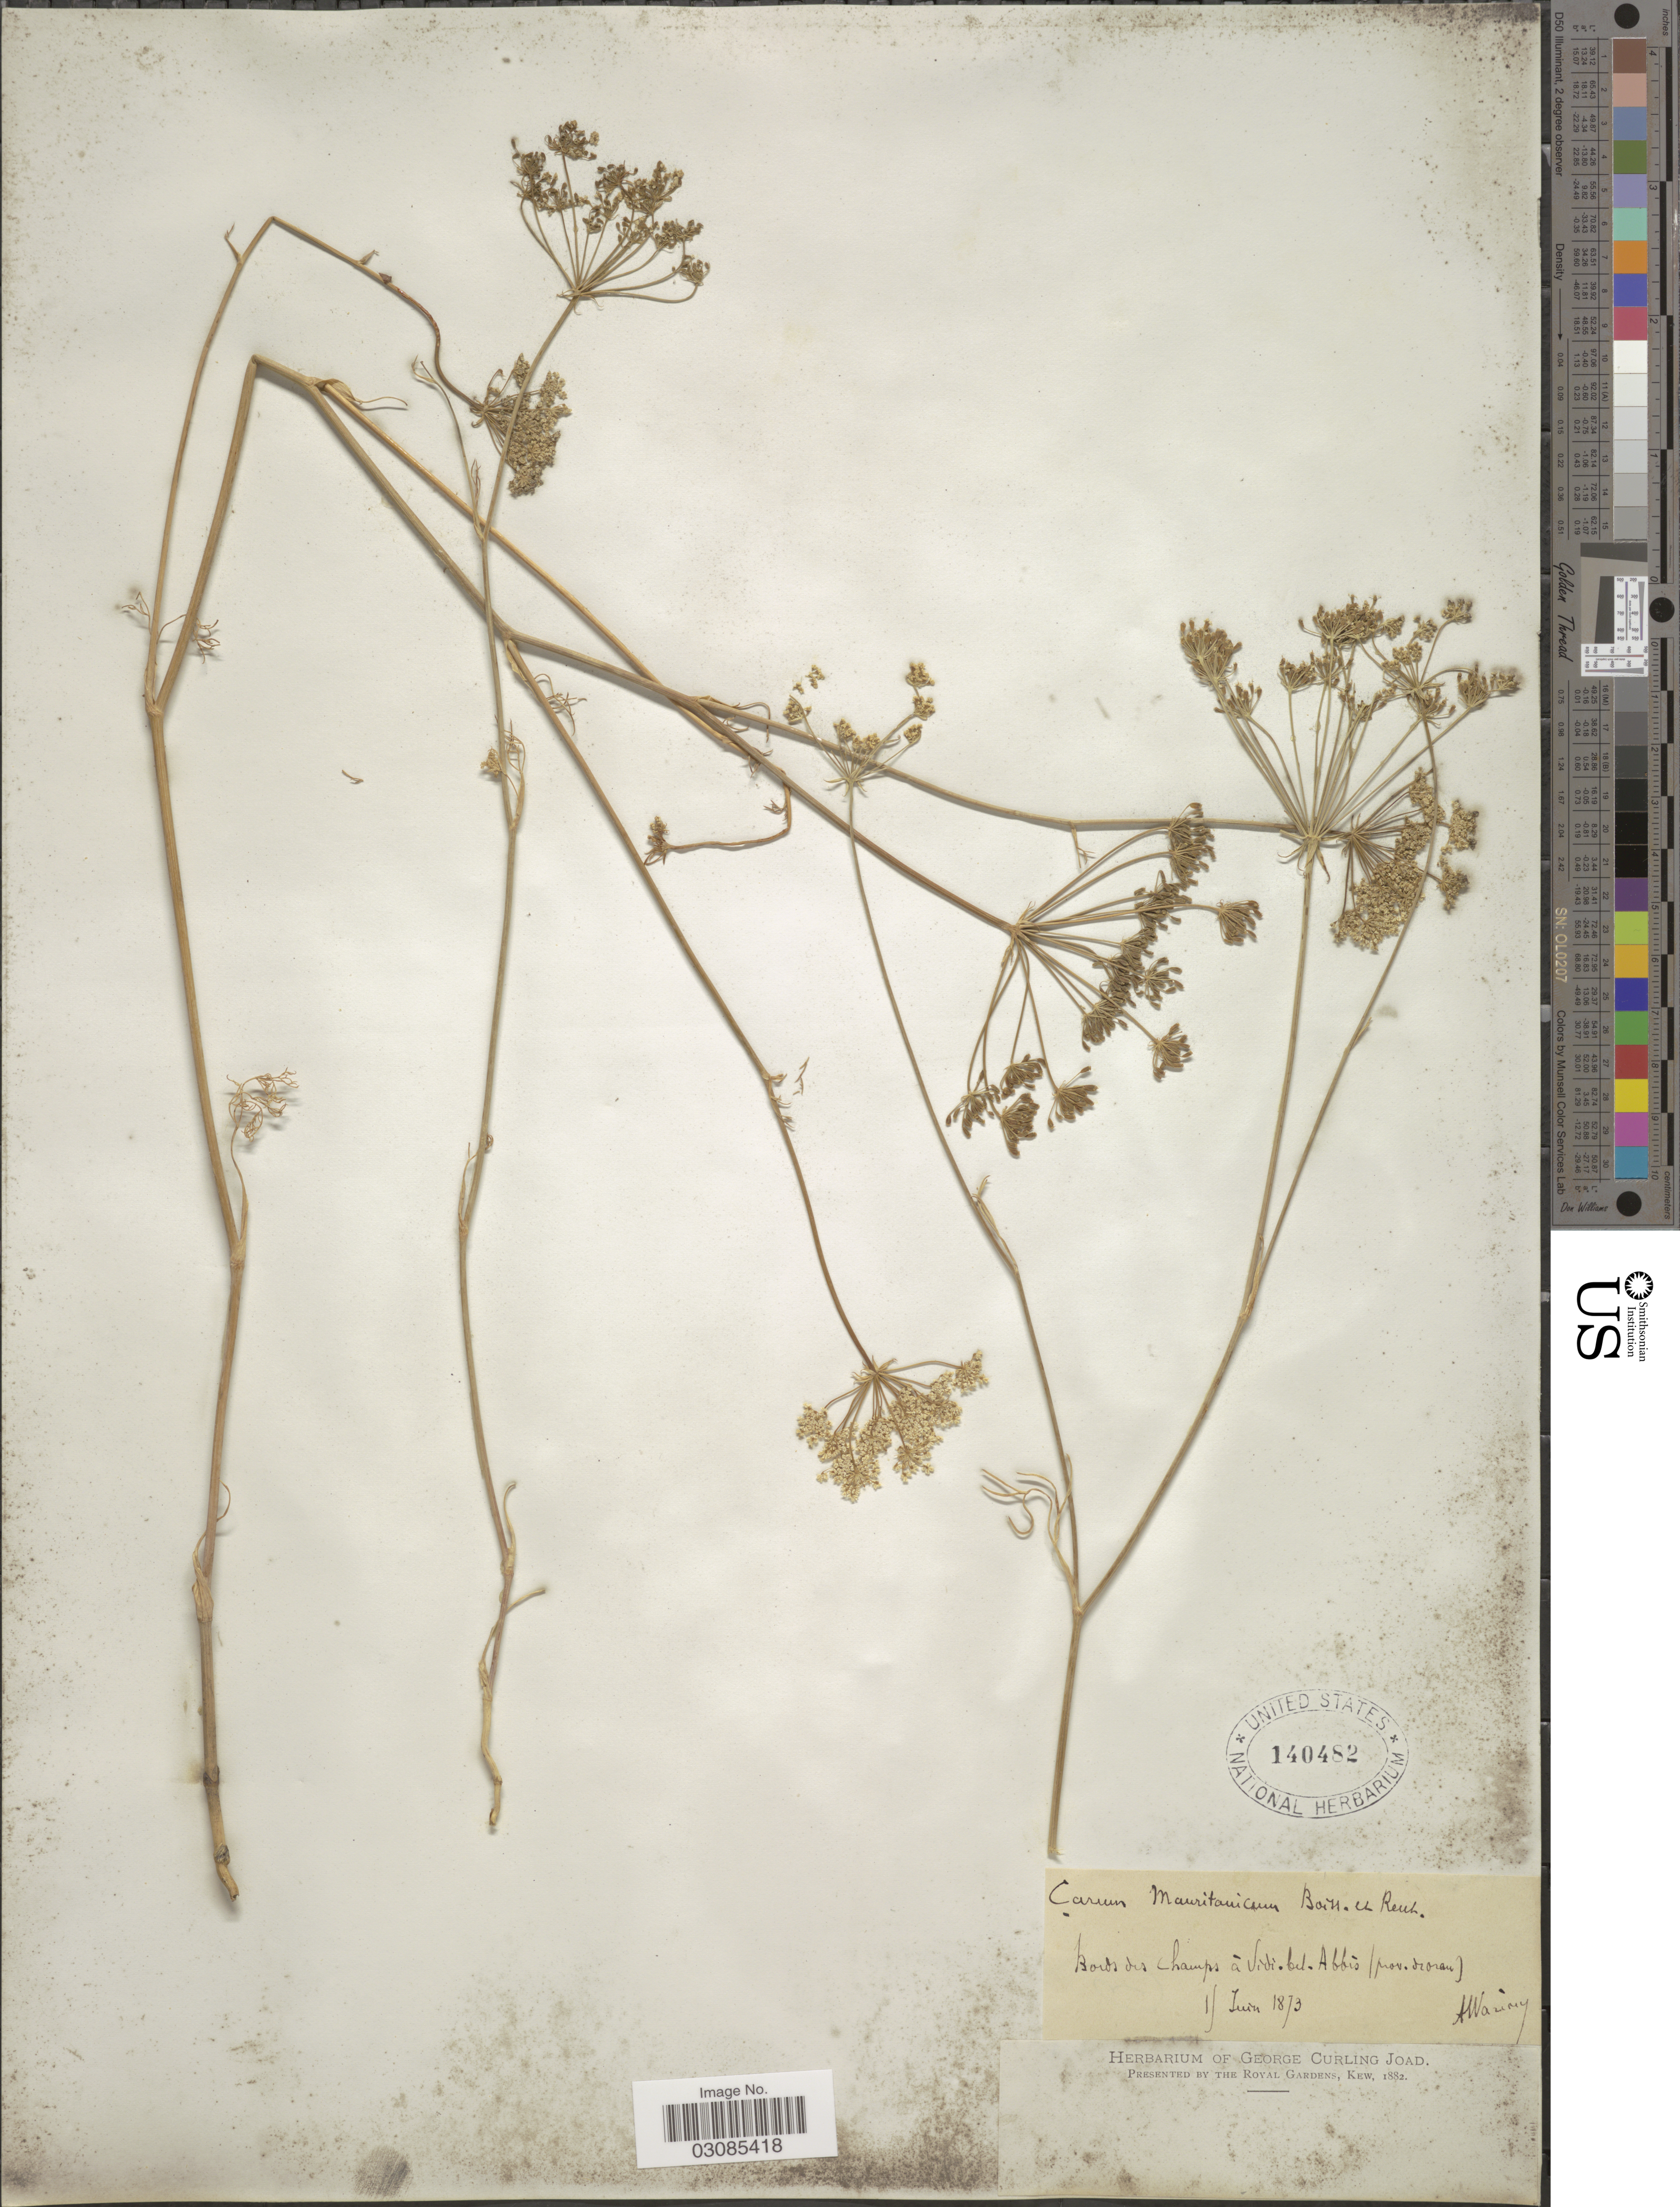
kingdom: Plantae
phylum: Tracheophyta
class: Magnoliopsida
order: Apiales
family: Apiaceae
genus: Bunium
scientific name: Bunium fontanesii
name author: (Pers.) Maire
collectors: A. Warion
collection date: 1873-06-15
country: Algeria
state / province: Oran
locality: Bords des champs à Sidi-bel-Abbès (prov. d'Oran).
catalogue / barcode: US 140482